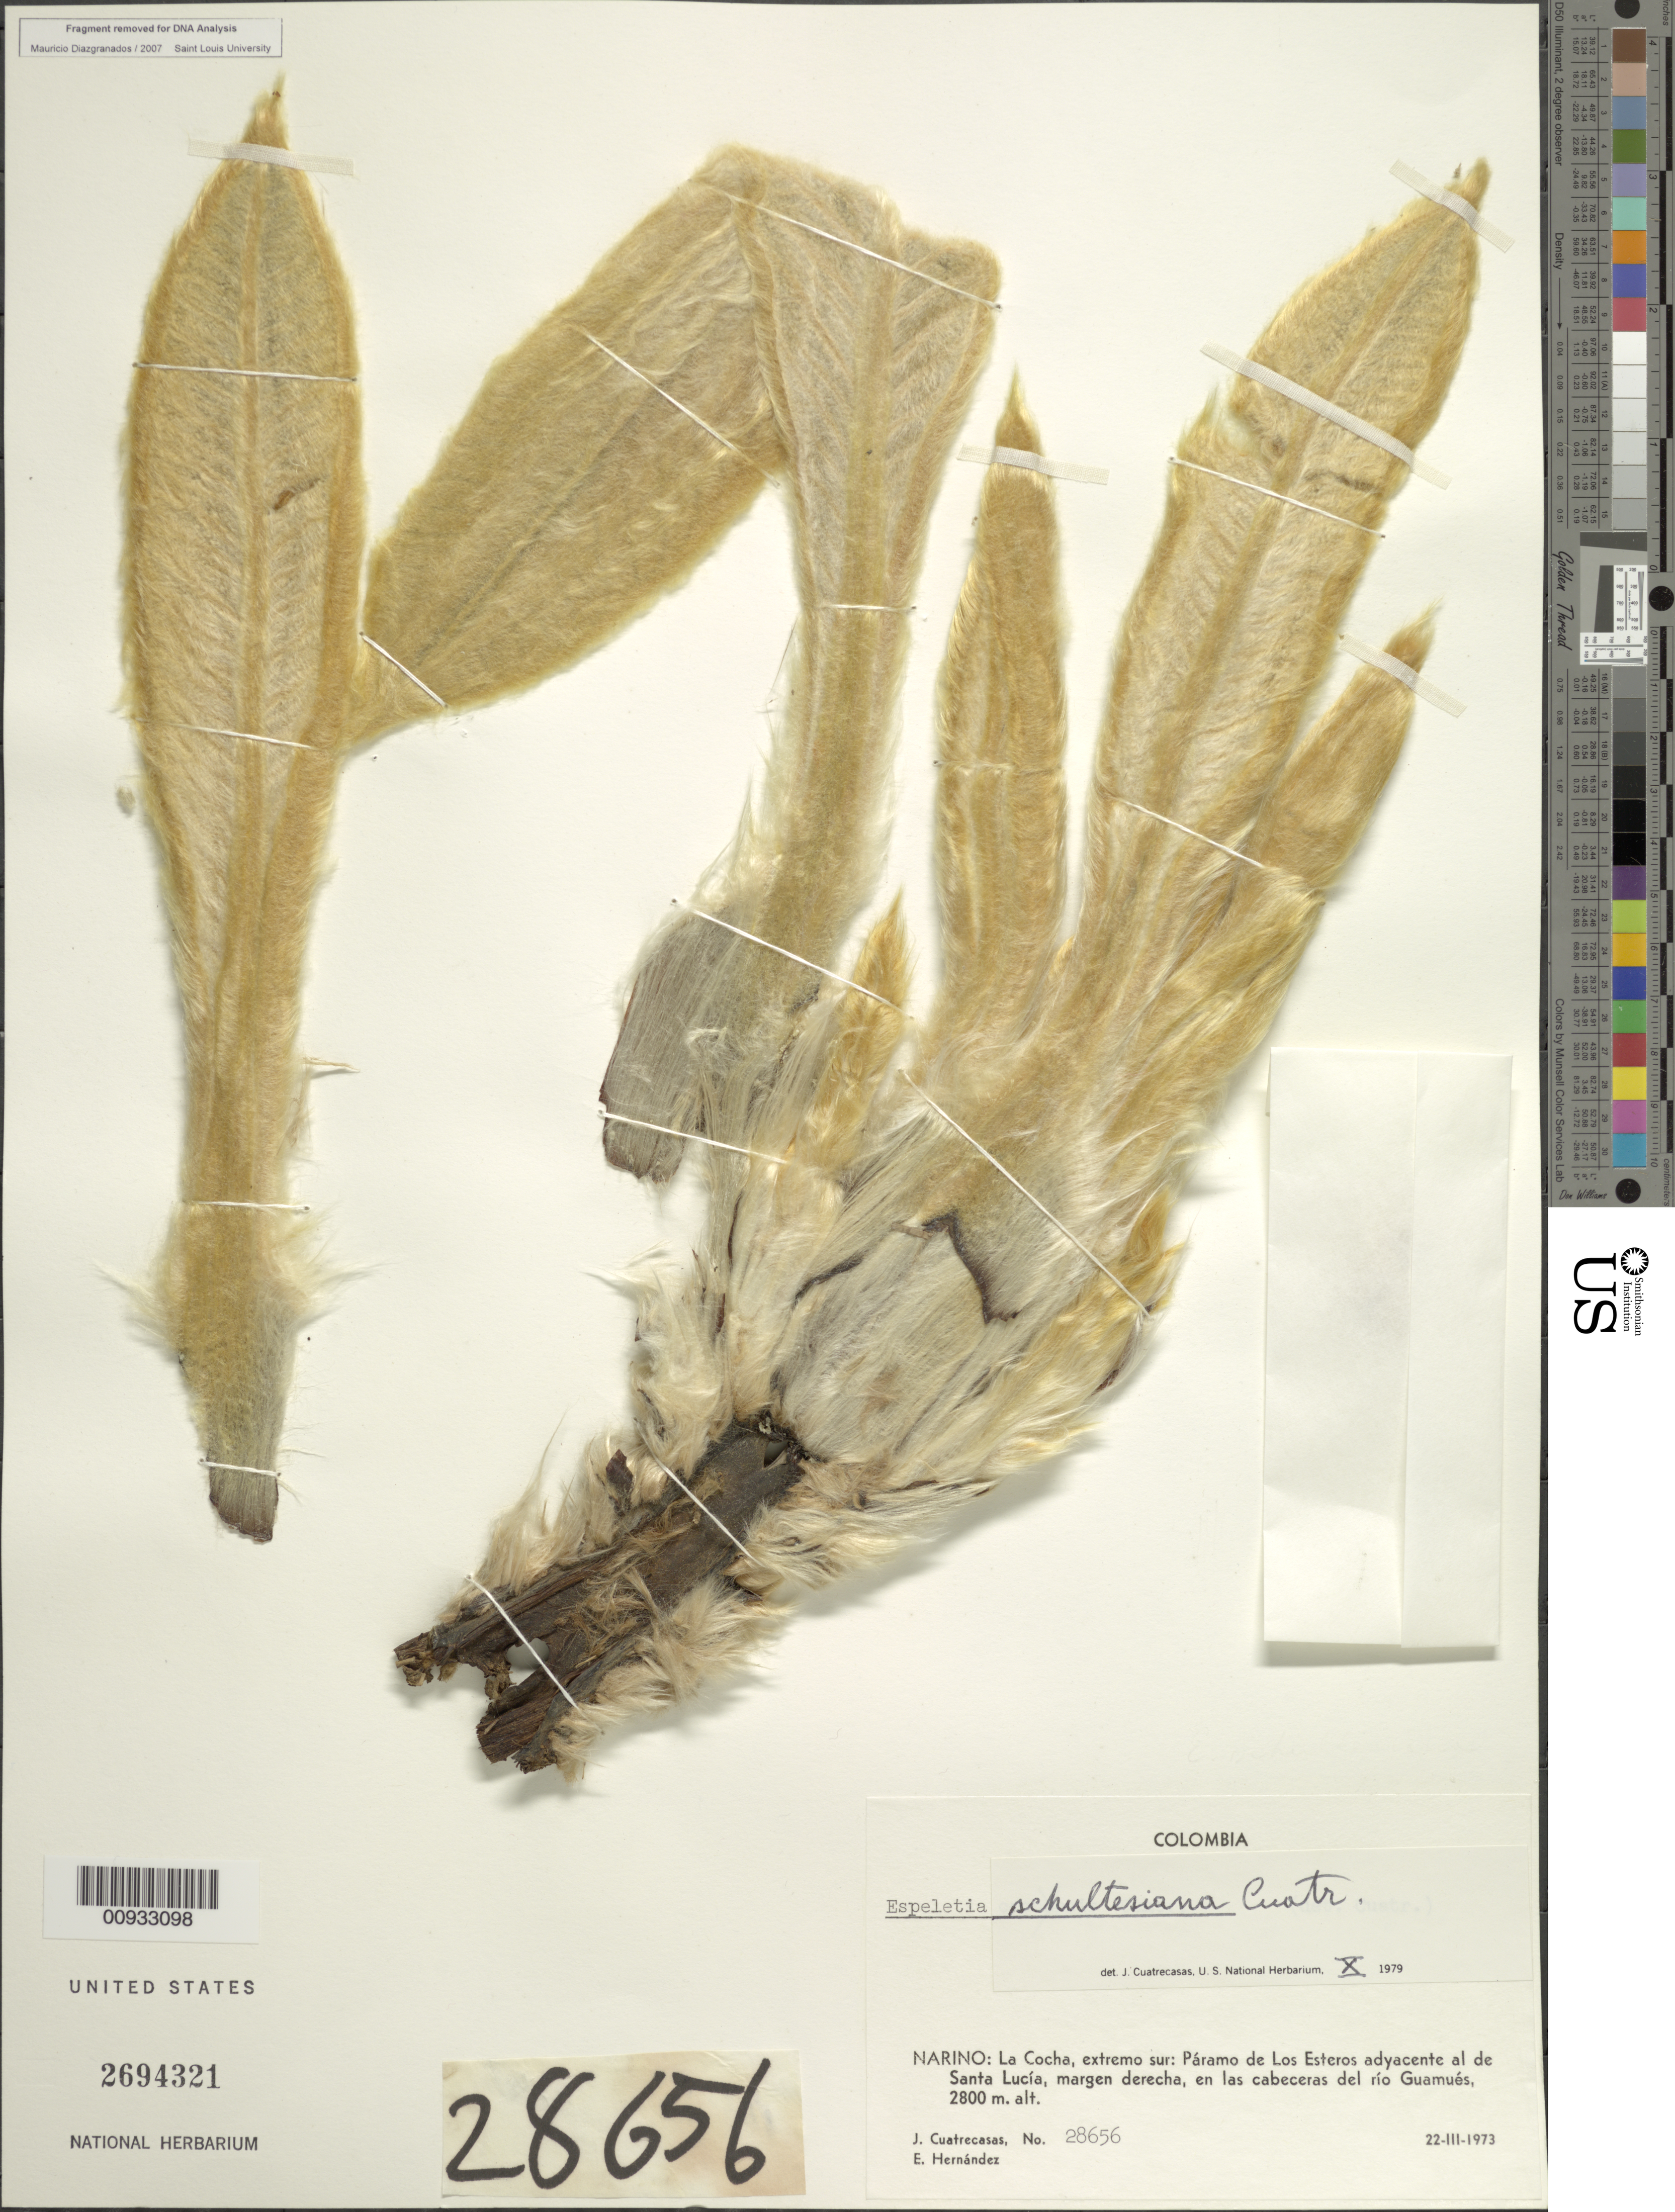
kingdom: Plantae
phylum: Tracheophyta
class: Magnoliopsida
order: Asterales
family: Asteraceae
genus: Espeletia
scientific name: Espeletia schultesiana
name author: Cuatrec.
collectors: J. Cuatrecasas & E. Hernández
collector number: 28656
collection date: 1973-03-22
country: Colombia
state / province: Nariño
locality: La Cocha, extremo sur, Paramo de Los Esteros adyacente al de Santa Lucia, margen derecha, en las cabeceras del rio Guamues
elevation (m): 2800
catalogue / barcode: US 2694321